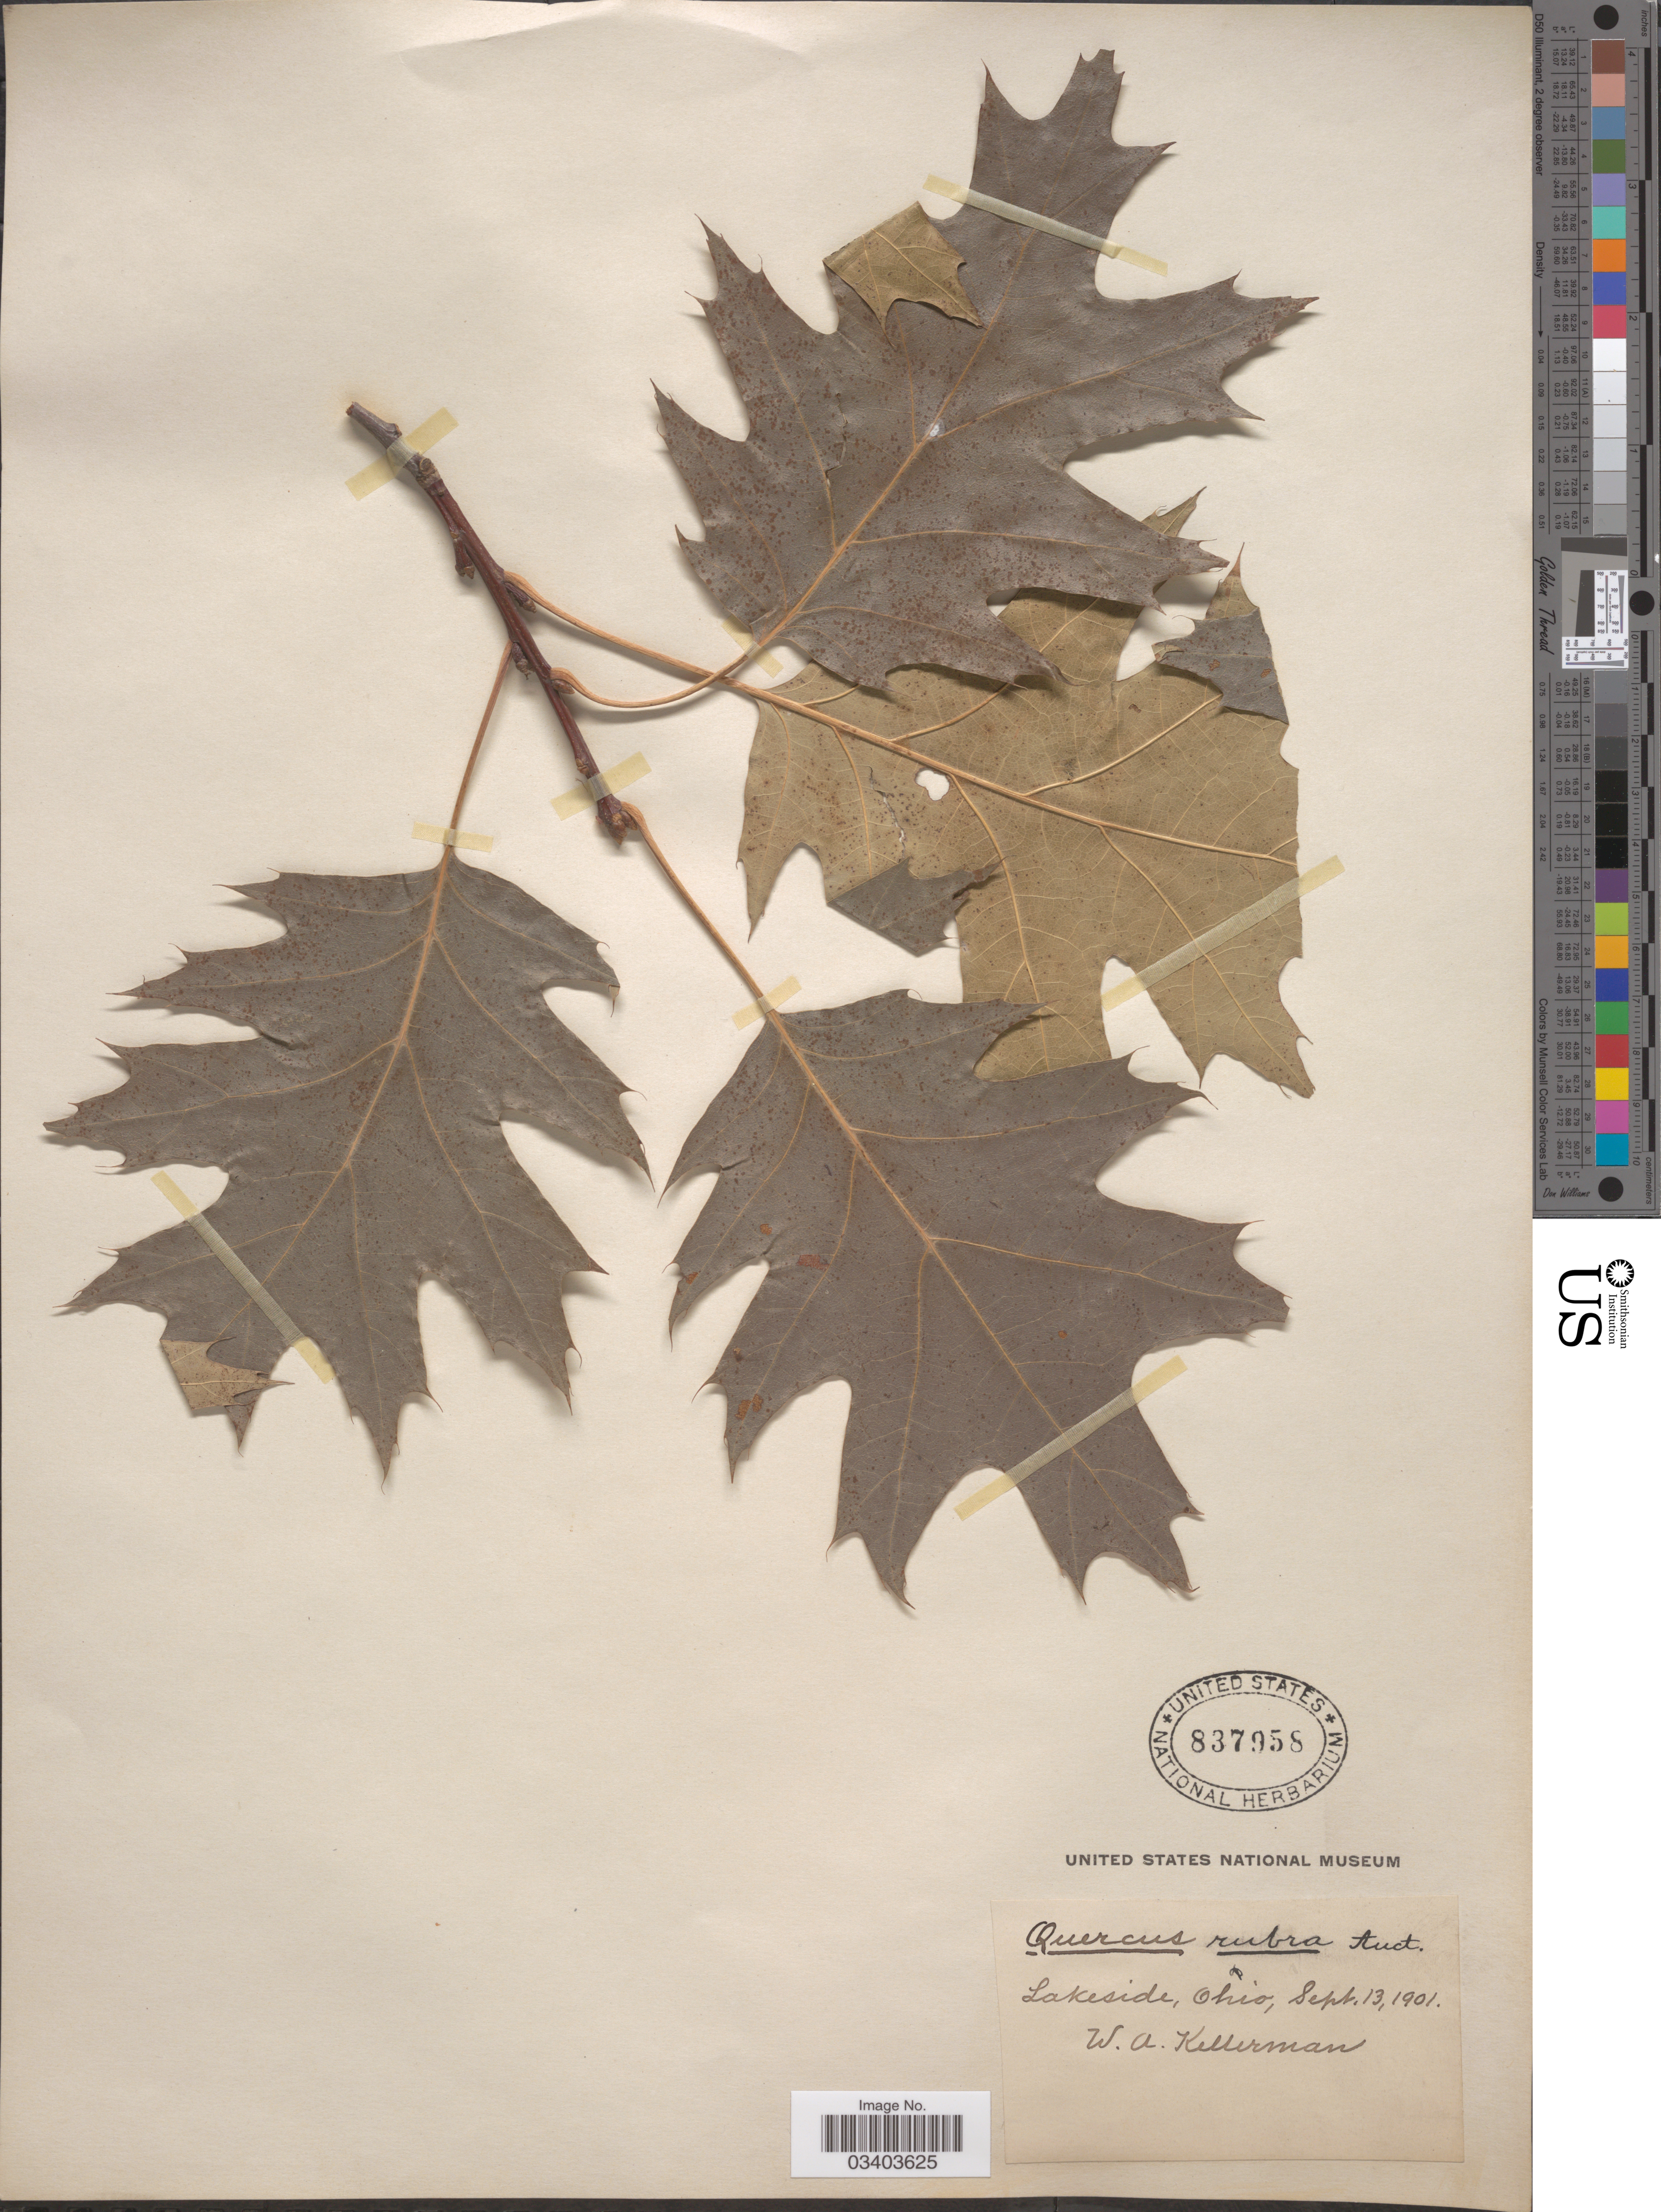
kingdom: Plantae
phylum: Tracheophyta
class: Magnoliopsida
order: Fagales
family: Fagaceae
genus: Quercus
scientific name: Quercus borealis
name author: F. Michx.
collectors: W. Kellerman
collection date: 1901-09-13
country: United States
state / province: Ohio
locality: Lakeside, Ohio.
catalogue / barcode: US 837958